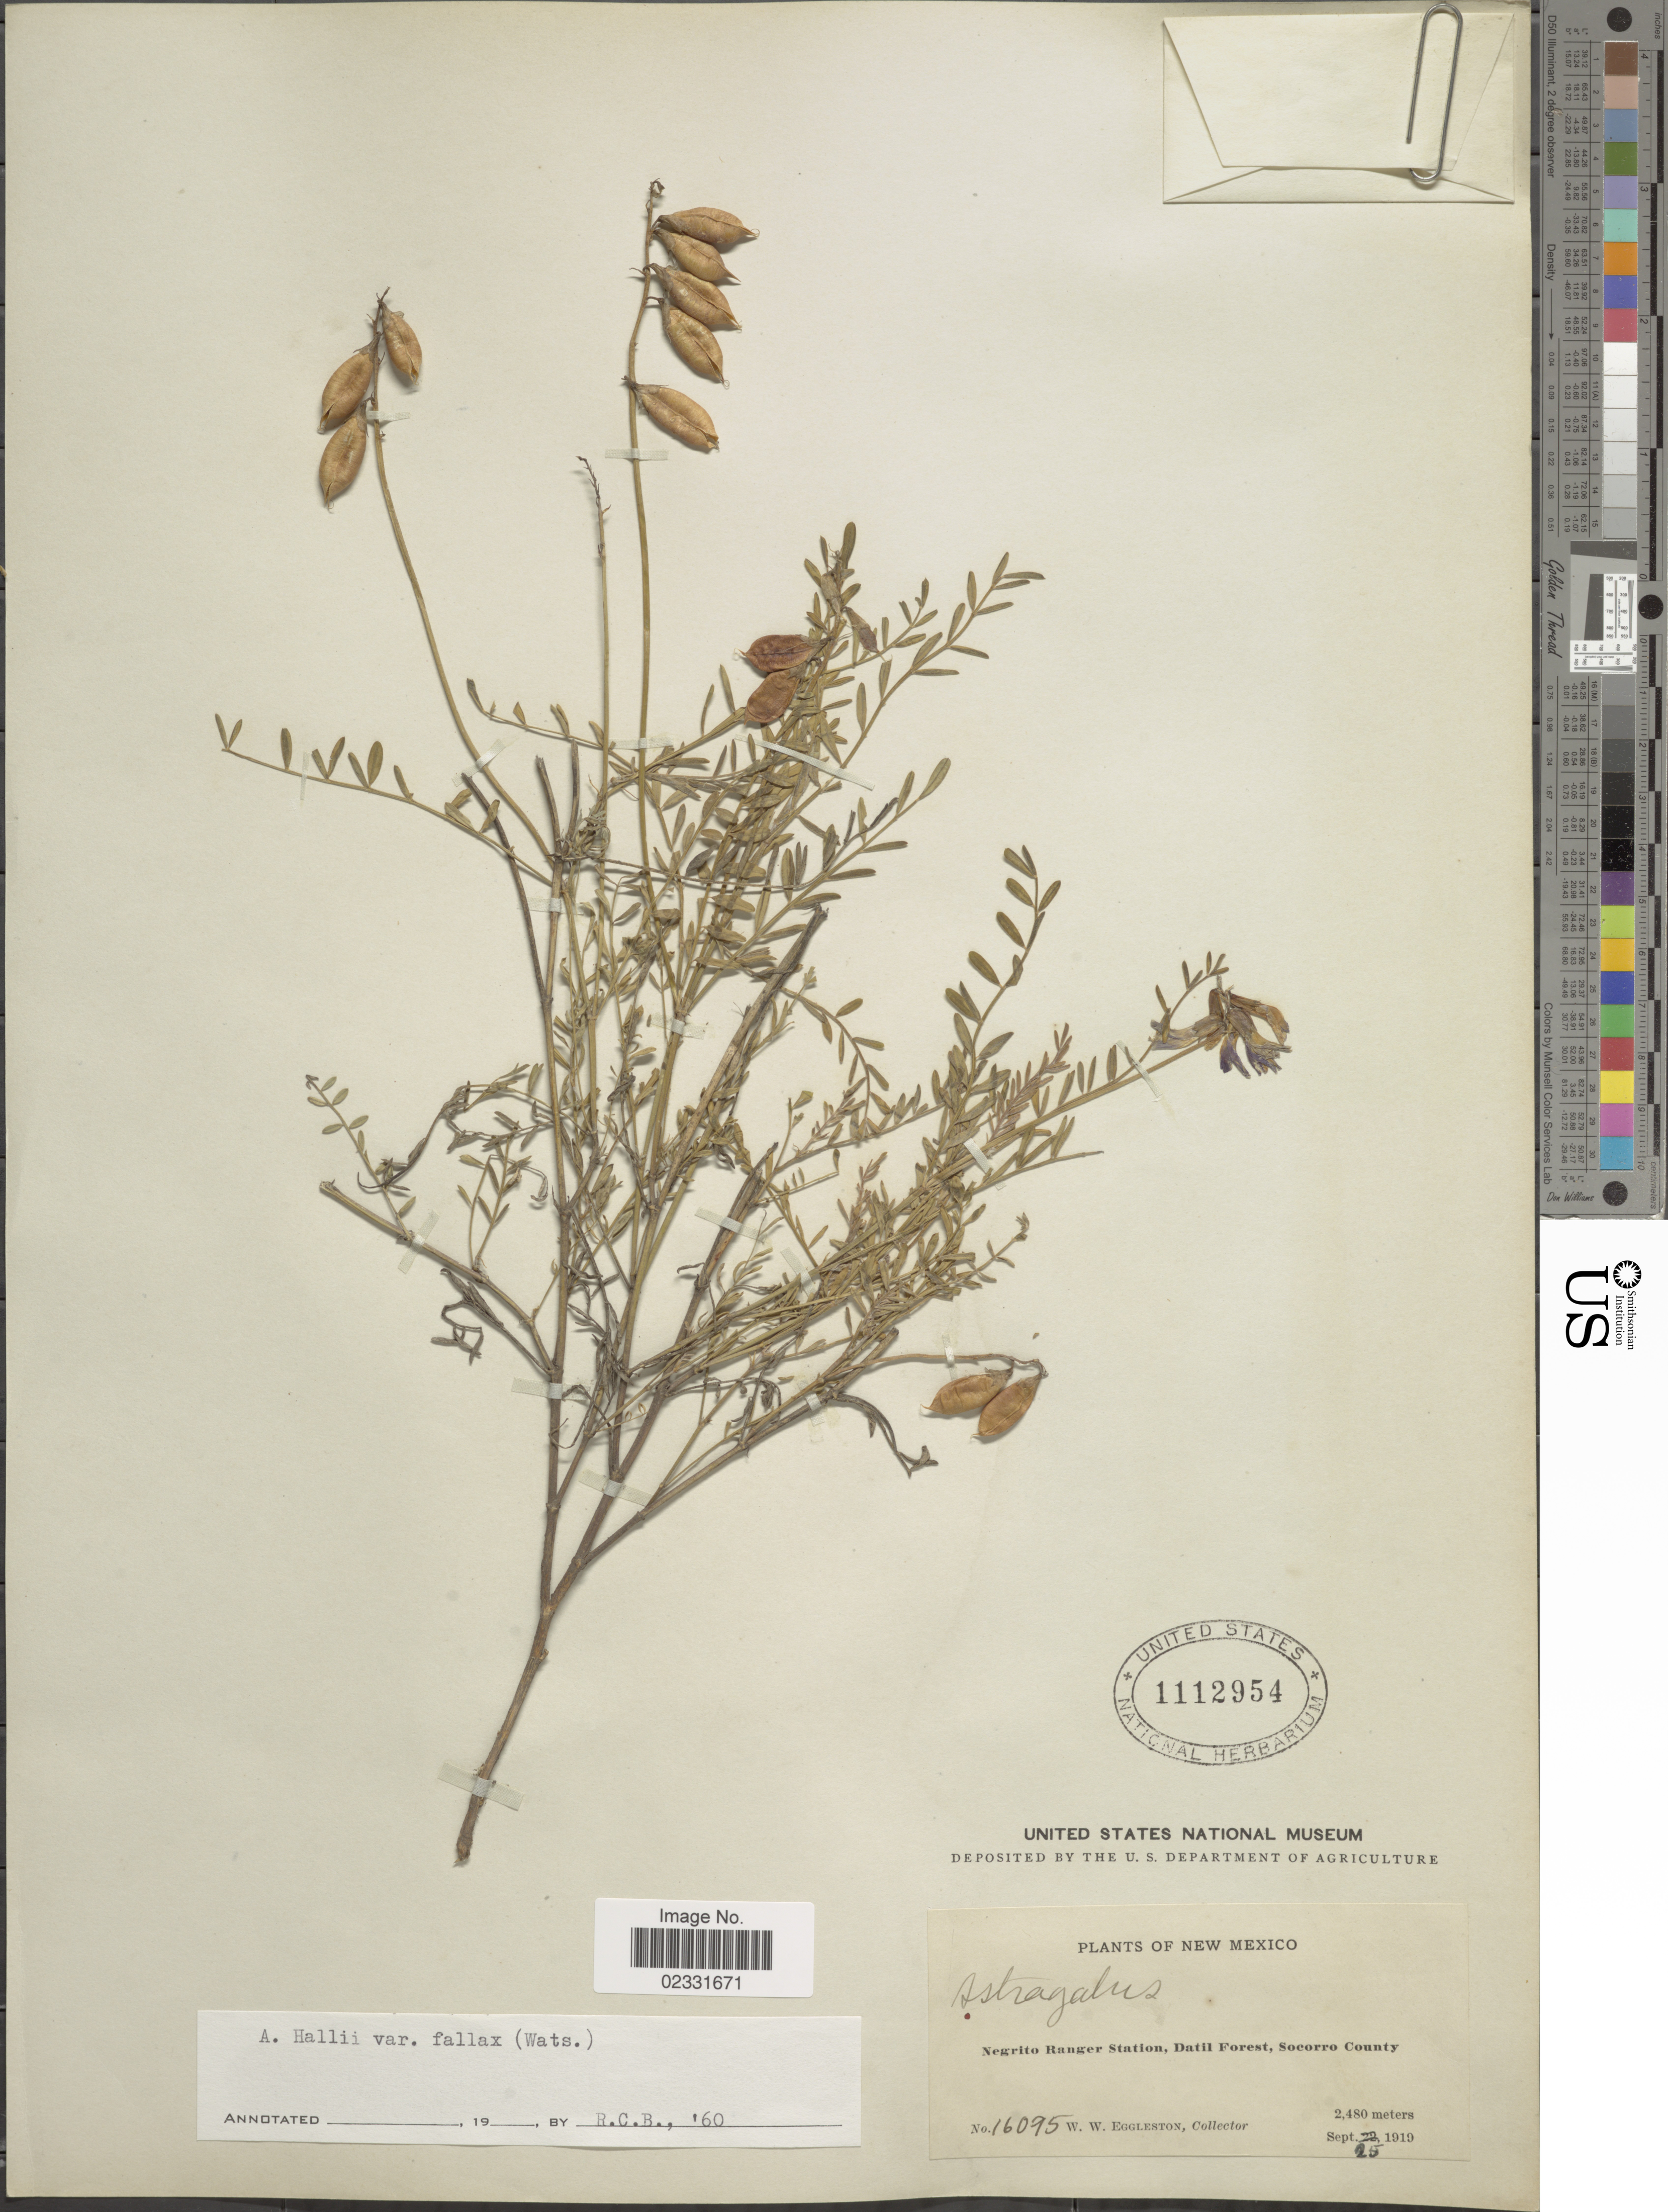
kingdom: Plantae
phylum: Tracheophyta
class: Magnoliopsida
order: Fabales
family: Fabaceae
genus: Astragalus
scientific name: Astragalus hallii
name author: A. Gray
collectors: W. W. Eggleston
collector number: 16095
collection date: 1919-09-25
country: United States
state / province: New Mexico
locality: Negrito Ranger Station, Datil Forest, Socorro County.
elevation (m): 2480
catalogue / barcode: US 1112954